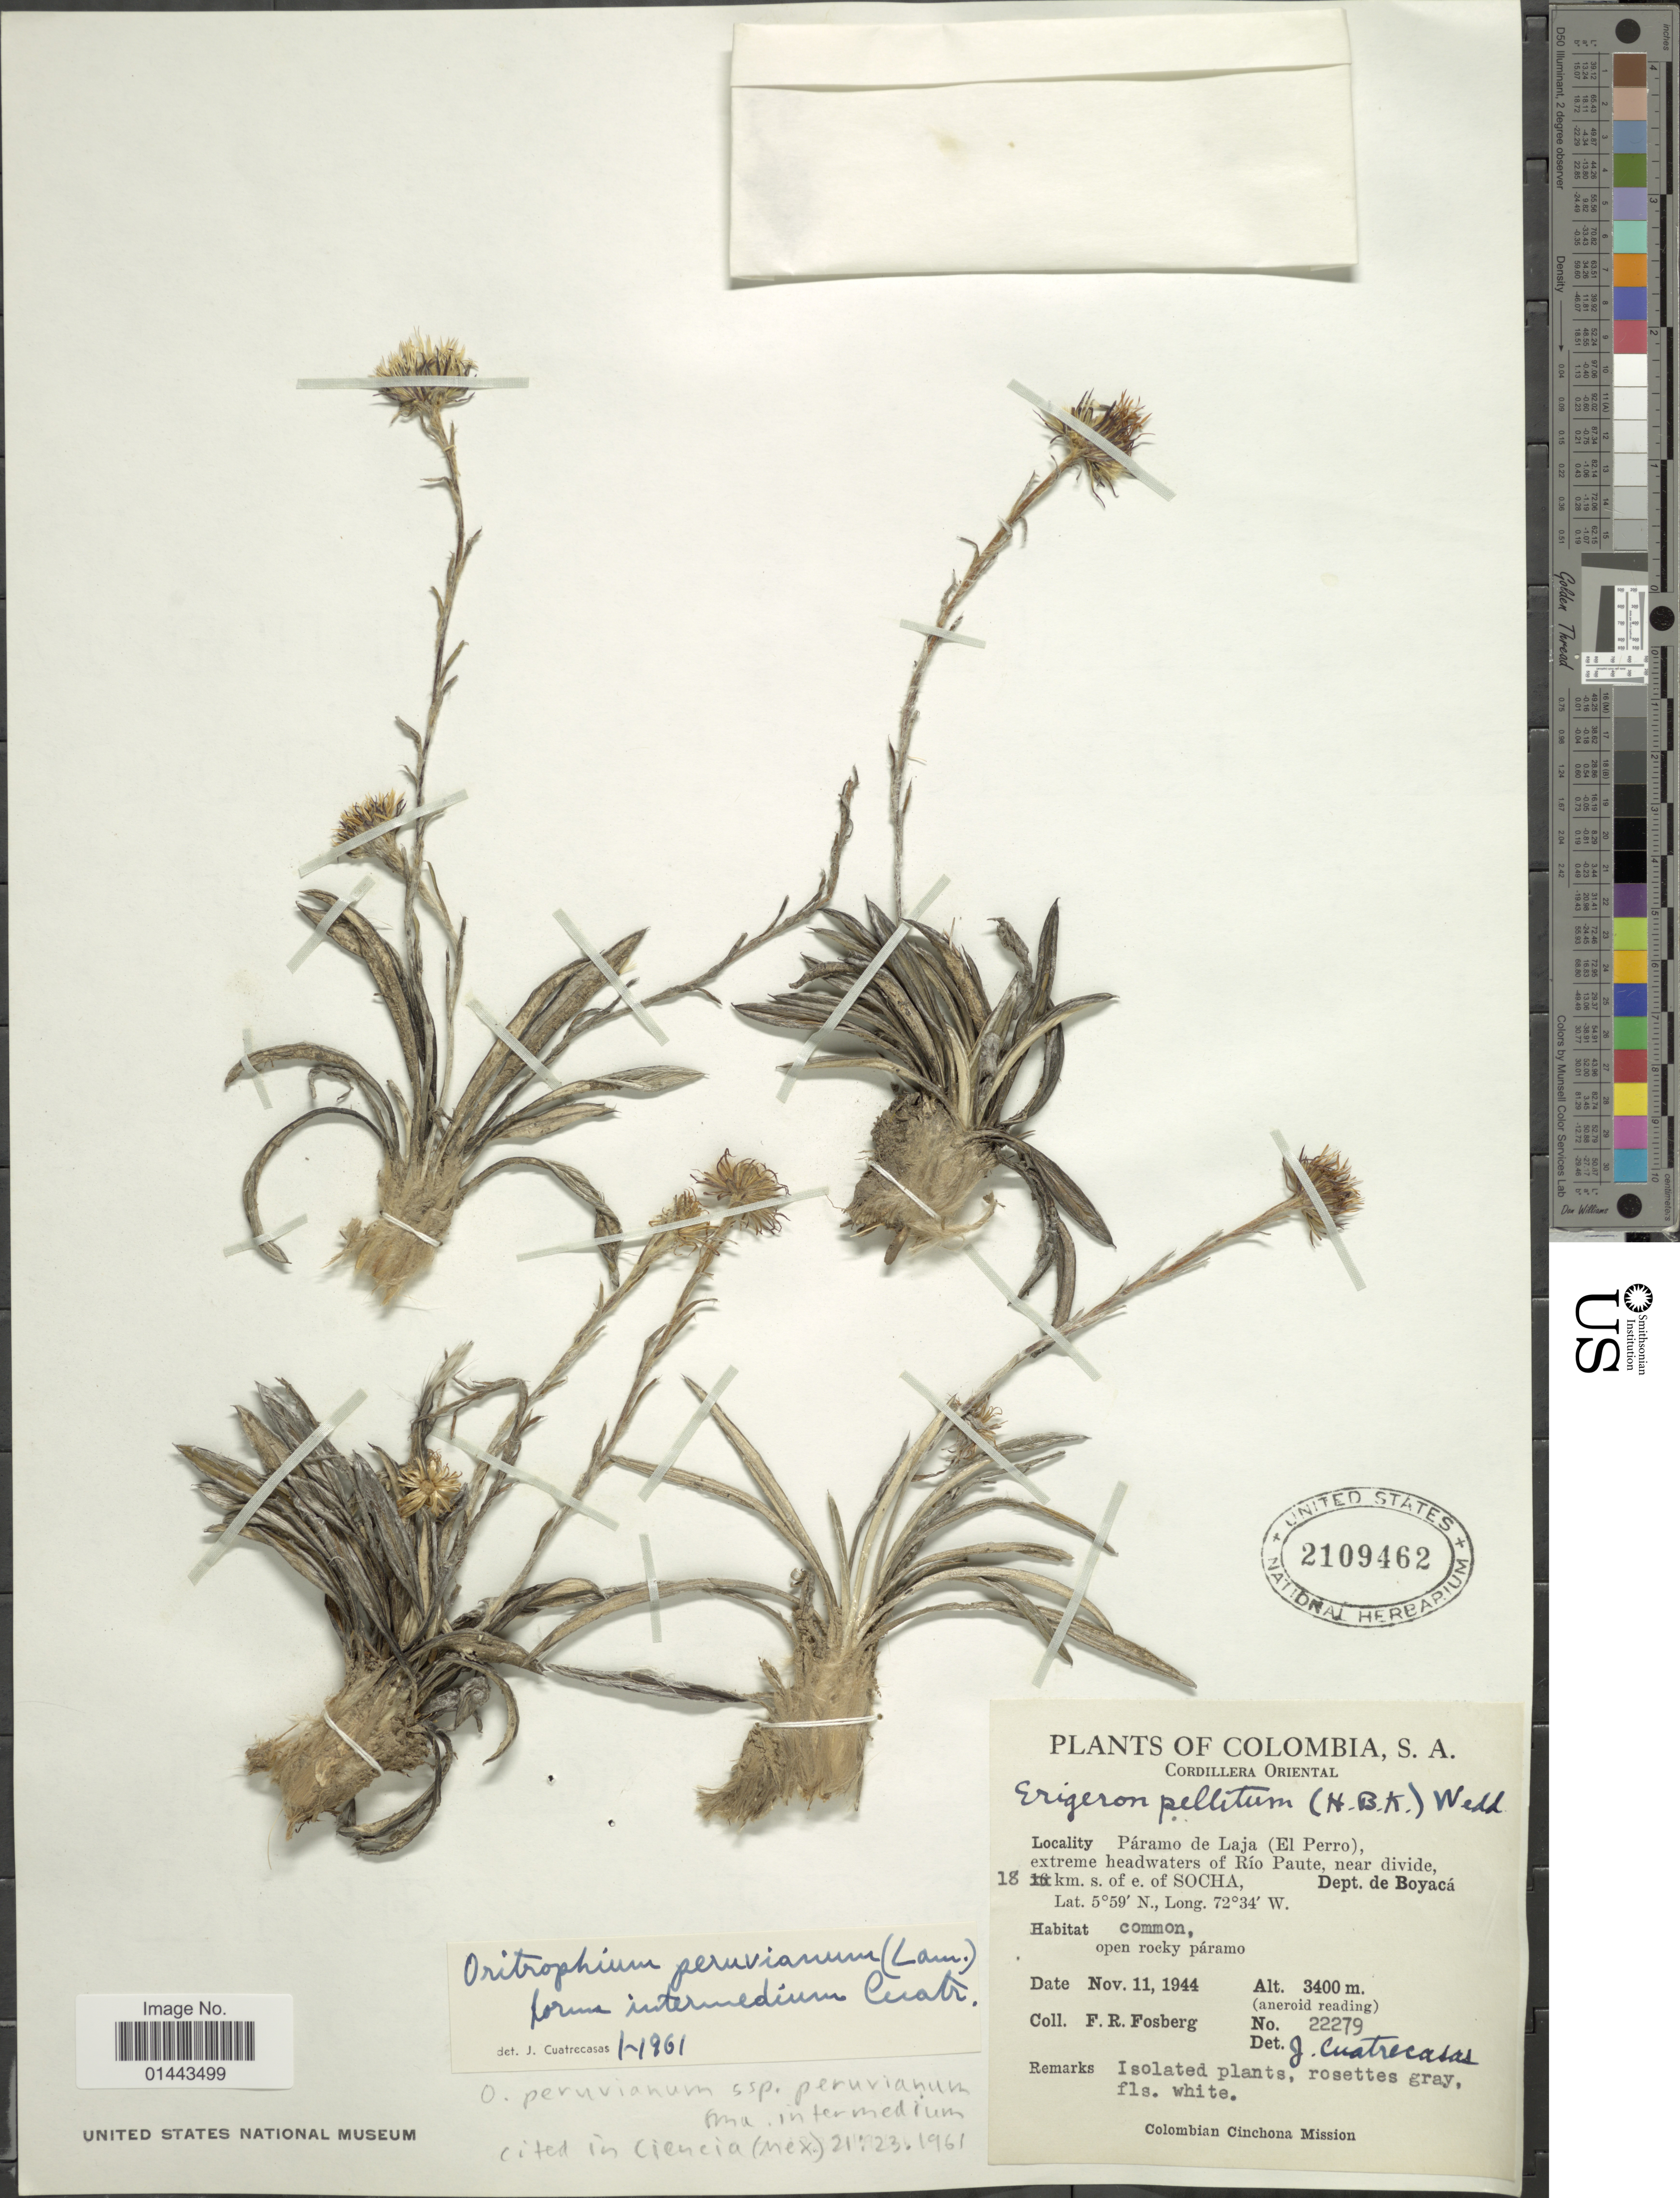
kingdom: Plantae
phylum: Tracheophyta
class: Magnoliopsida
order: Asterales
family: Asteraceae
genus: Oritrophium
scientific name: Oritrophium peruvianum f. intermedium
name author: Cuatrec.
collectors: F. R. Fosberg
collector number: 22279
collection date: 1944-11-11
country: Colombia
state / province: Boyacá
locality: Cordillera Oriental, Paramo de Laja (El Perro), extreme headwaters of Rio Paute, near divide, 18 km. s. of e. of Socha.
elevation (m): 3400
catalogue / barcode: US 2109462